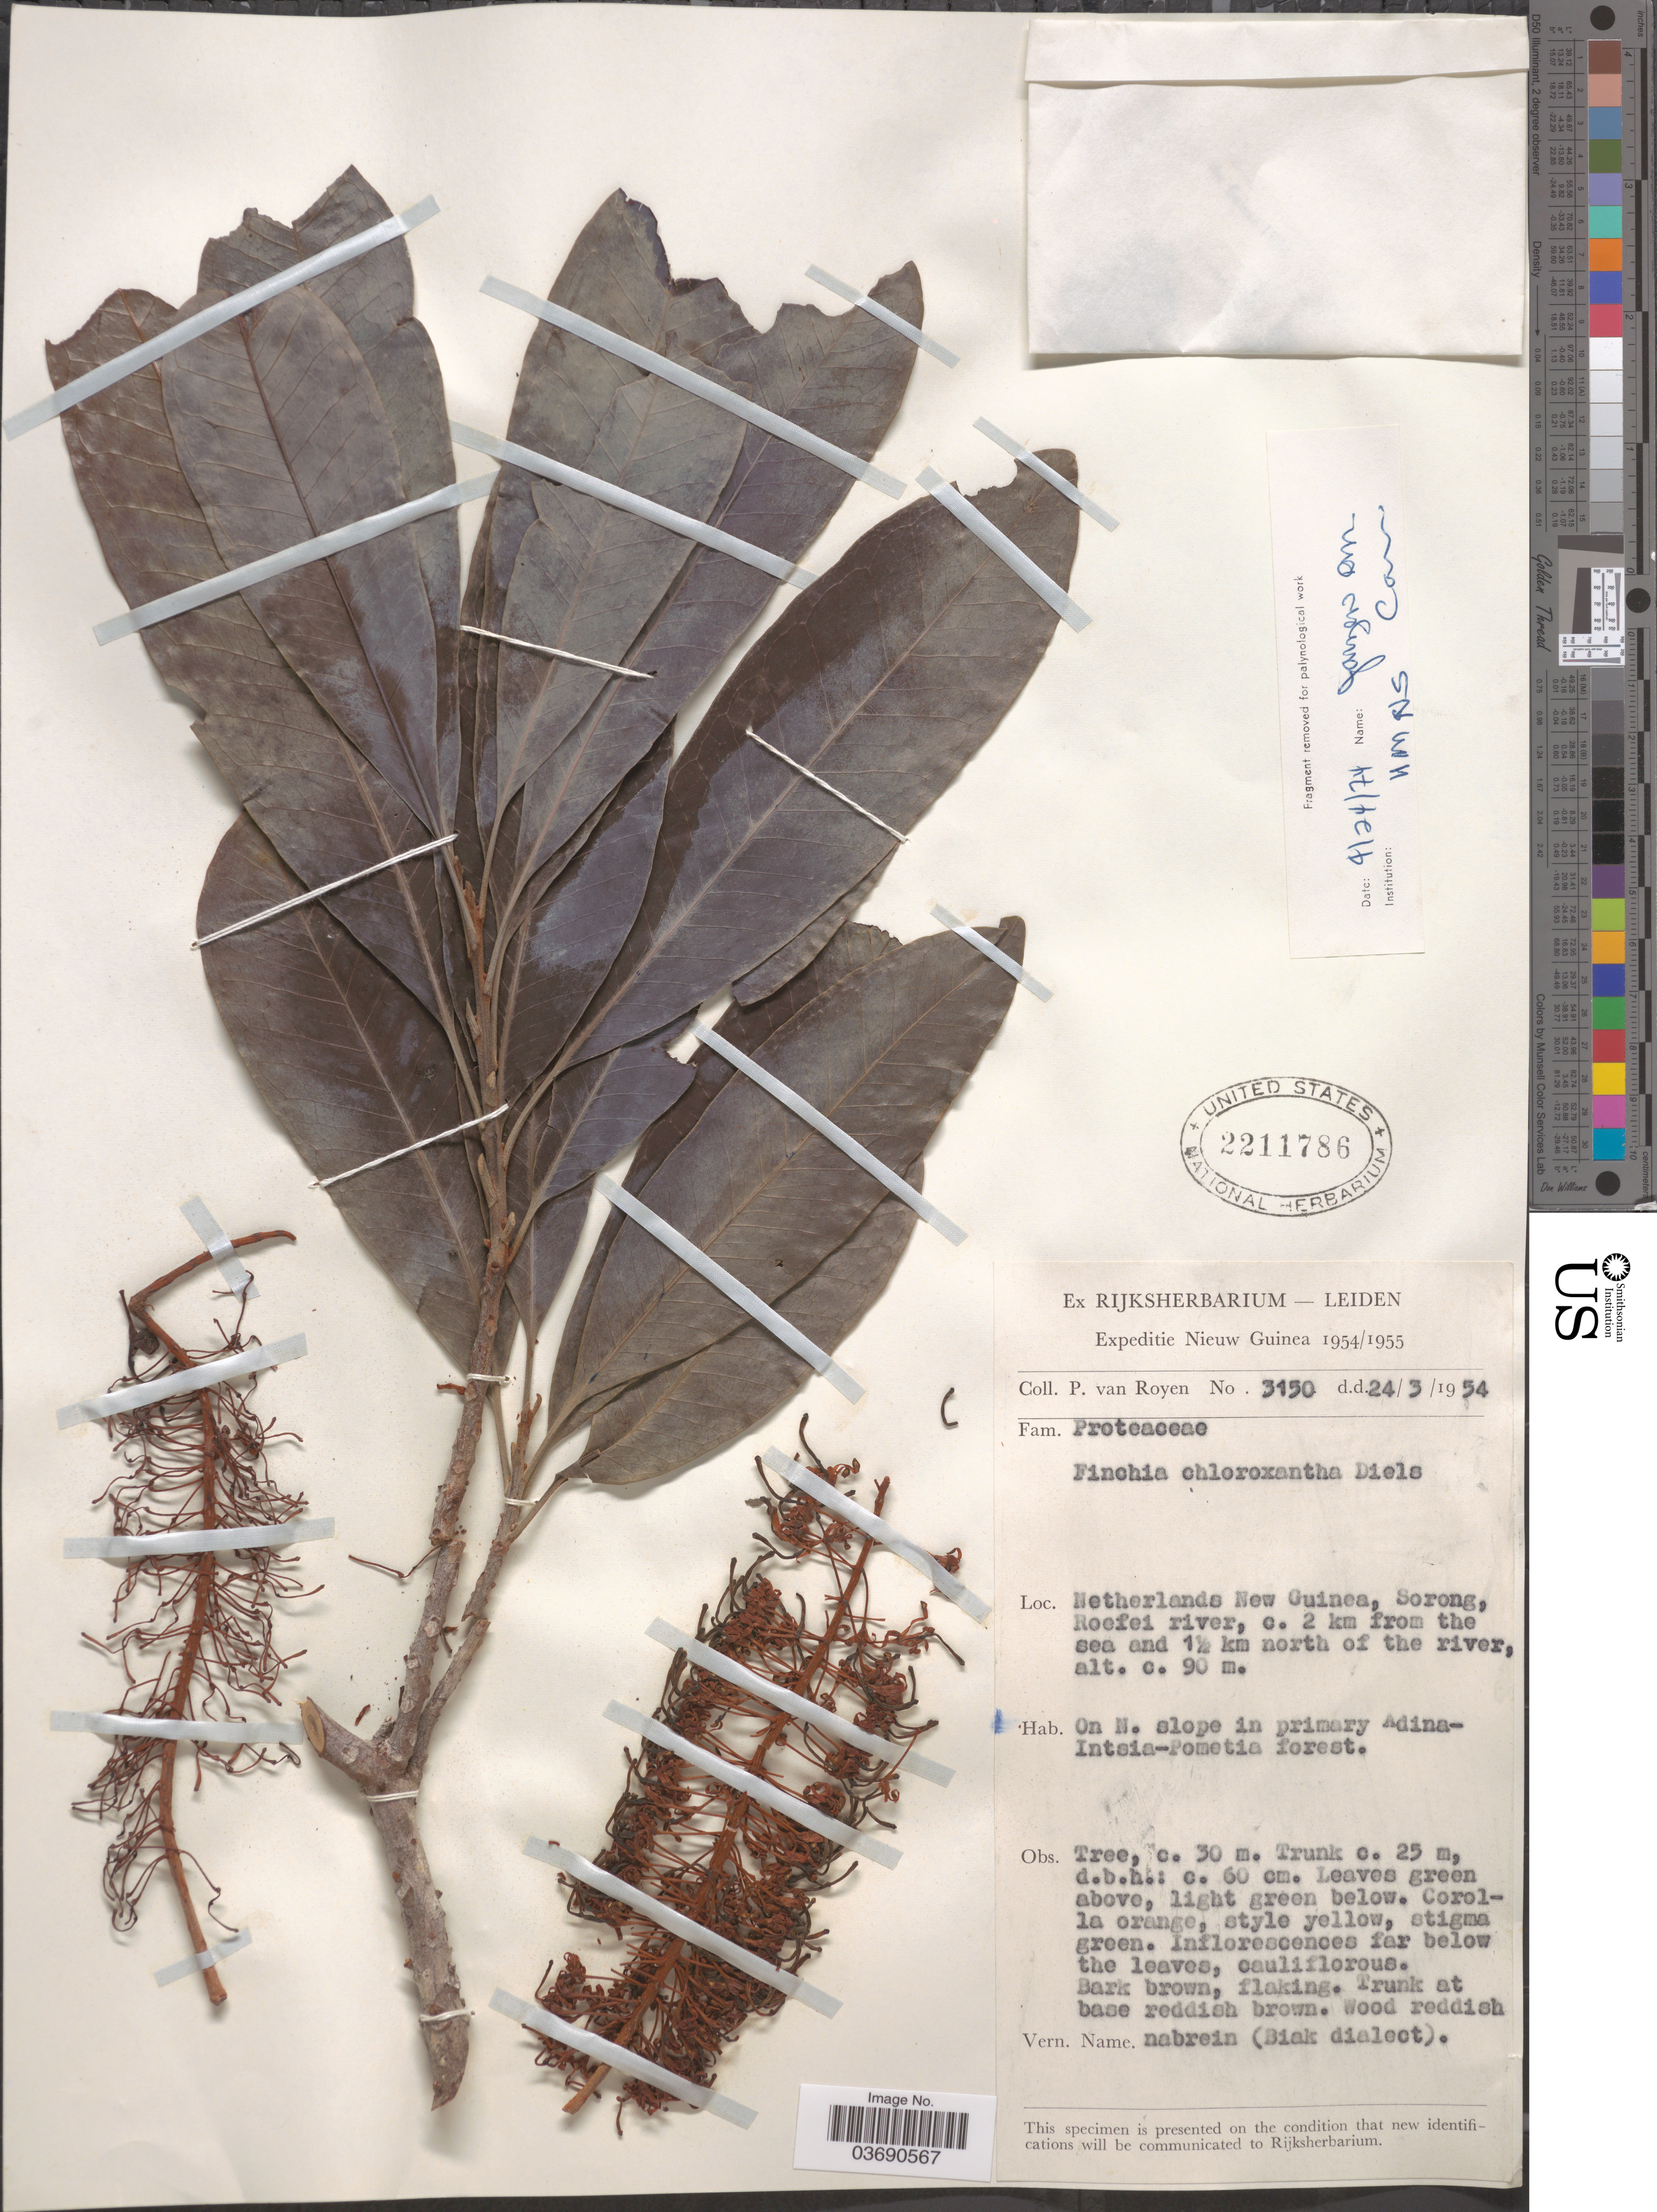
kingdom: Plantae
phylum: Tracheophyta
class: Magnoliopsida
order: Proteales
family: Proteaceae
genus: Finschia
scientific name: Finschia chloroxantha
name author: Diels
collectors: P. van Royen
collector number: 3150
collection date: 1954-03-24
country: Indonesia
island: New Guinea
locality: Netherlands New Guinea, Sorong, Roefei river, c. 2 km from the sea and 1½ km north of the river. On N. slope in primary Adina-Intsia-Pometia forest.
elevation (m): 90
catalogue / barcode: US 2211786